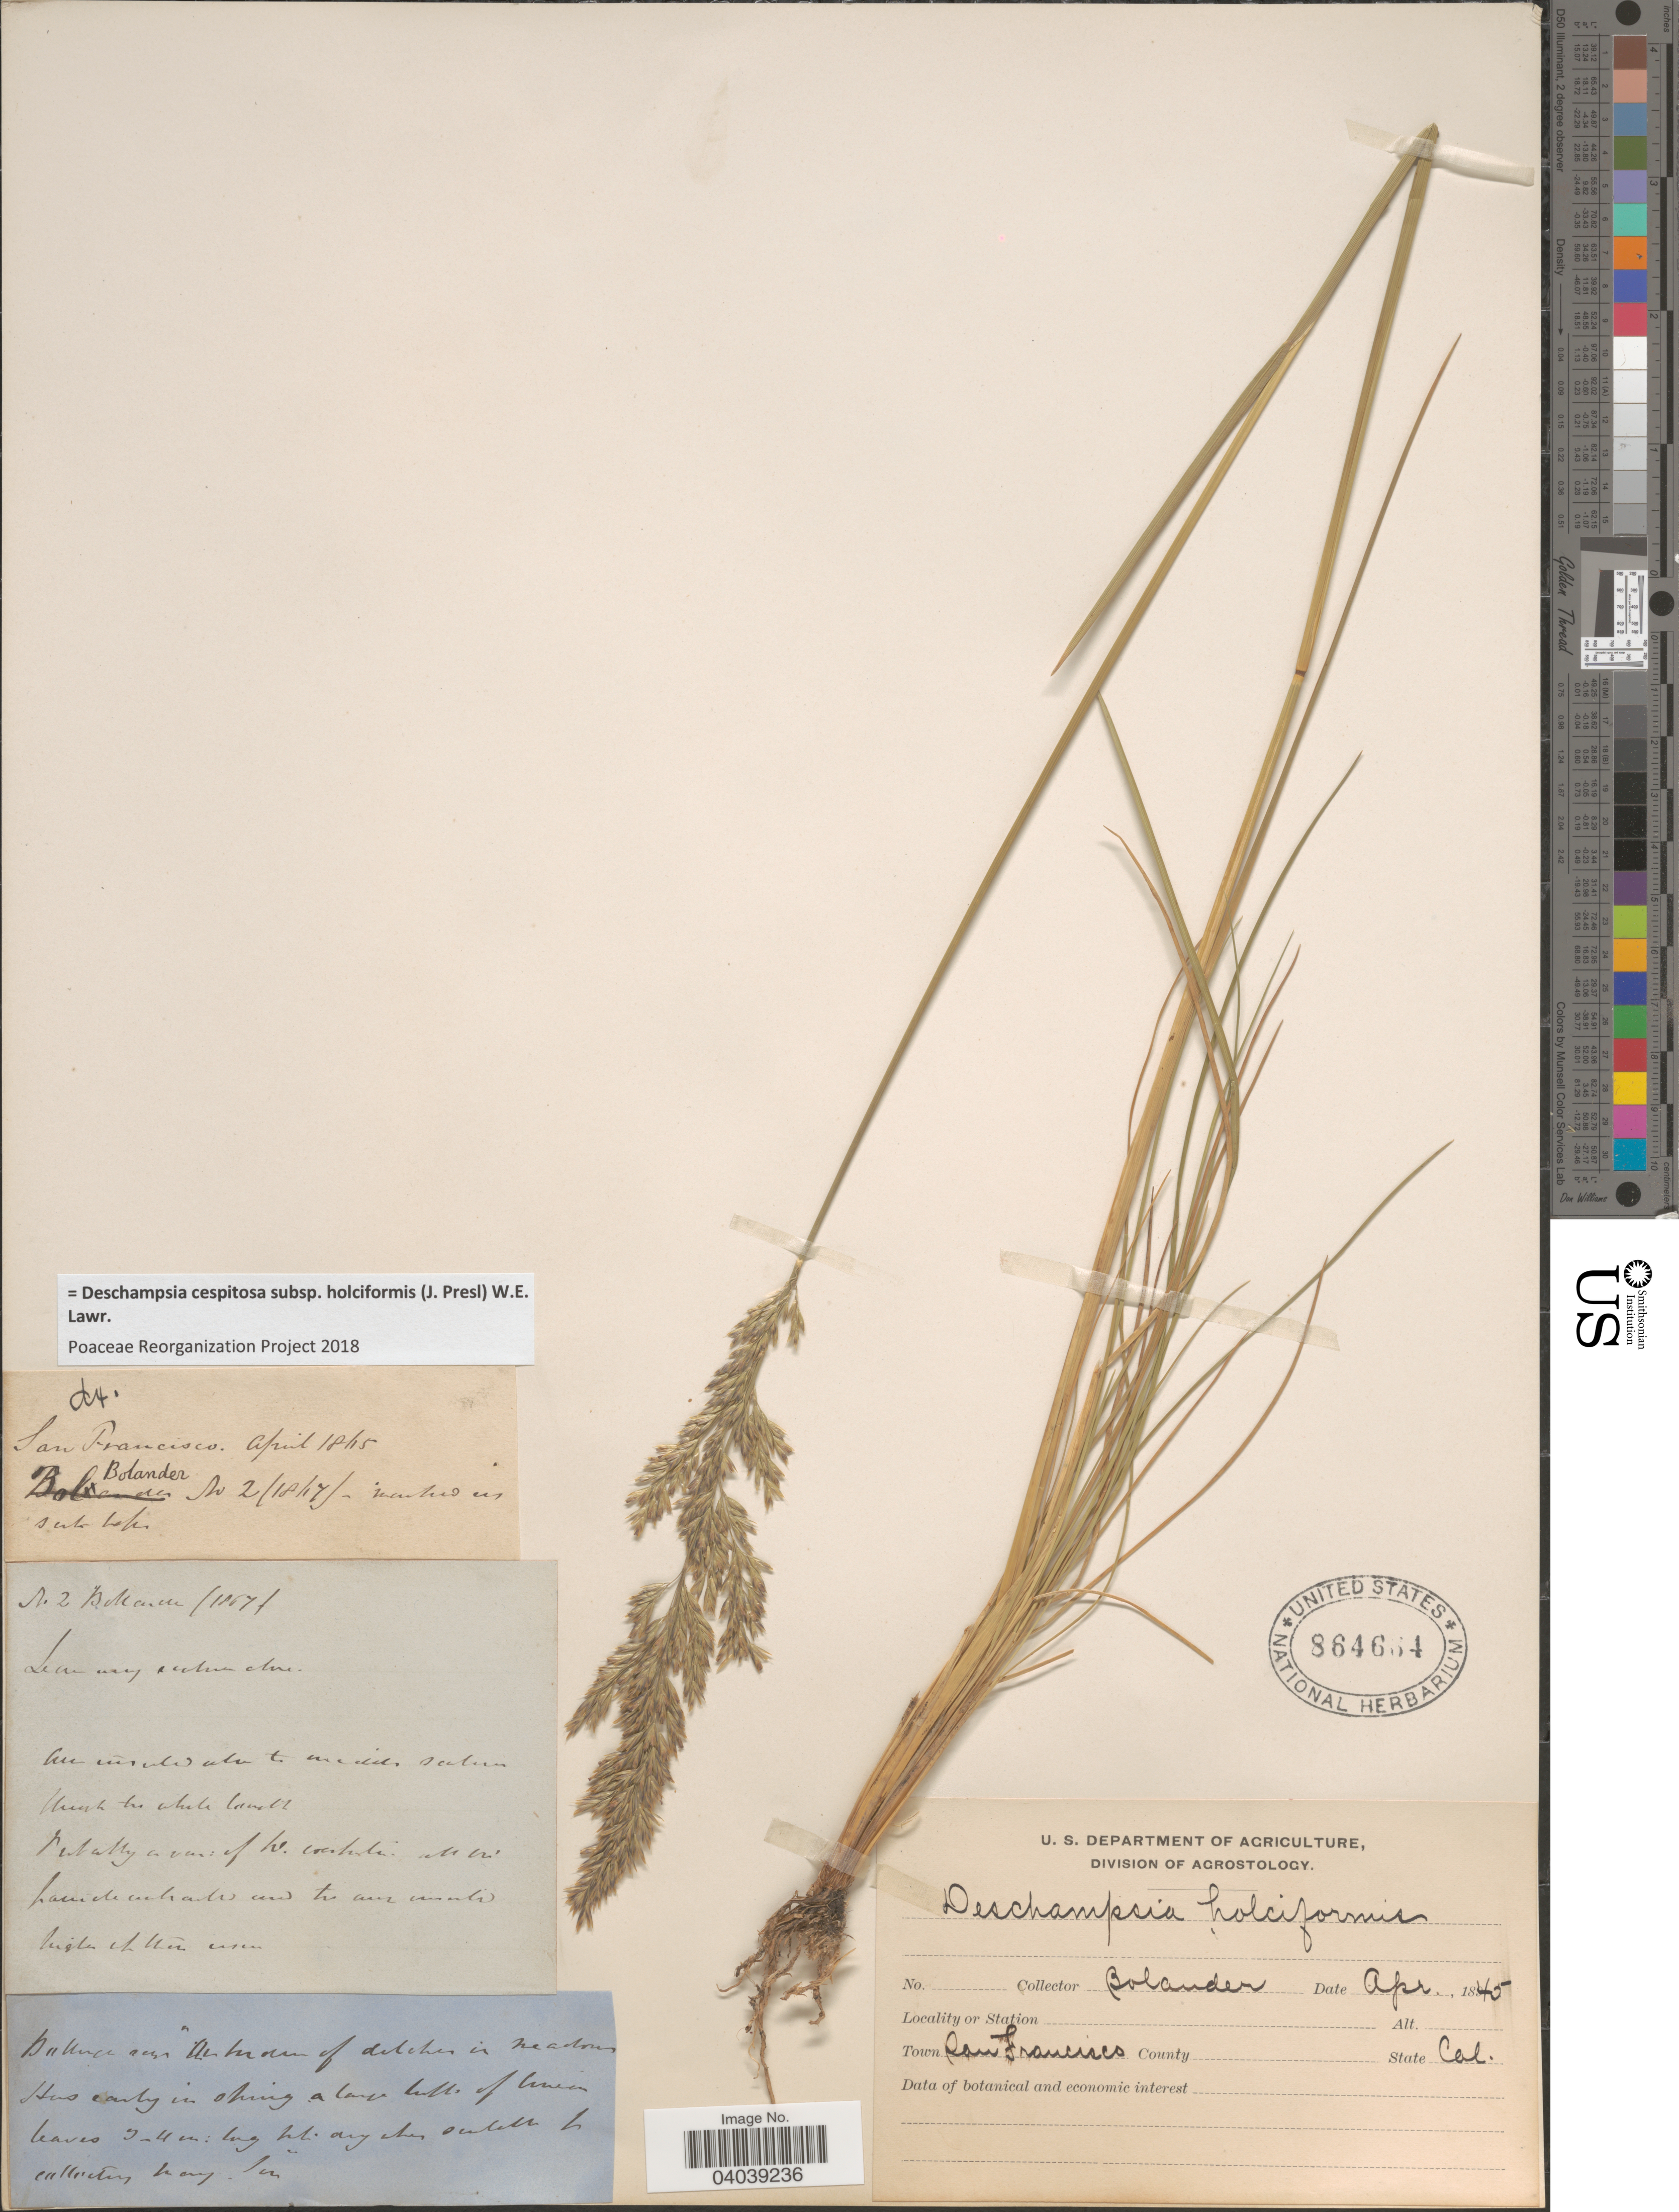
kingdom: Plantae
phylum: Tracheophyta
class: Liliopsida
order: Poales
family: Poaceae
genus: Deschampsia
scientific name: Deschampsia cespitosa subsp. holciformis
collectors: -. Bolander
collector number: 2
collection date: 1845-04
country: United States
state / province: California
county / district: San Francisco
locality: Town San Francisco.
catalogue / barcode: US 864664